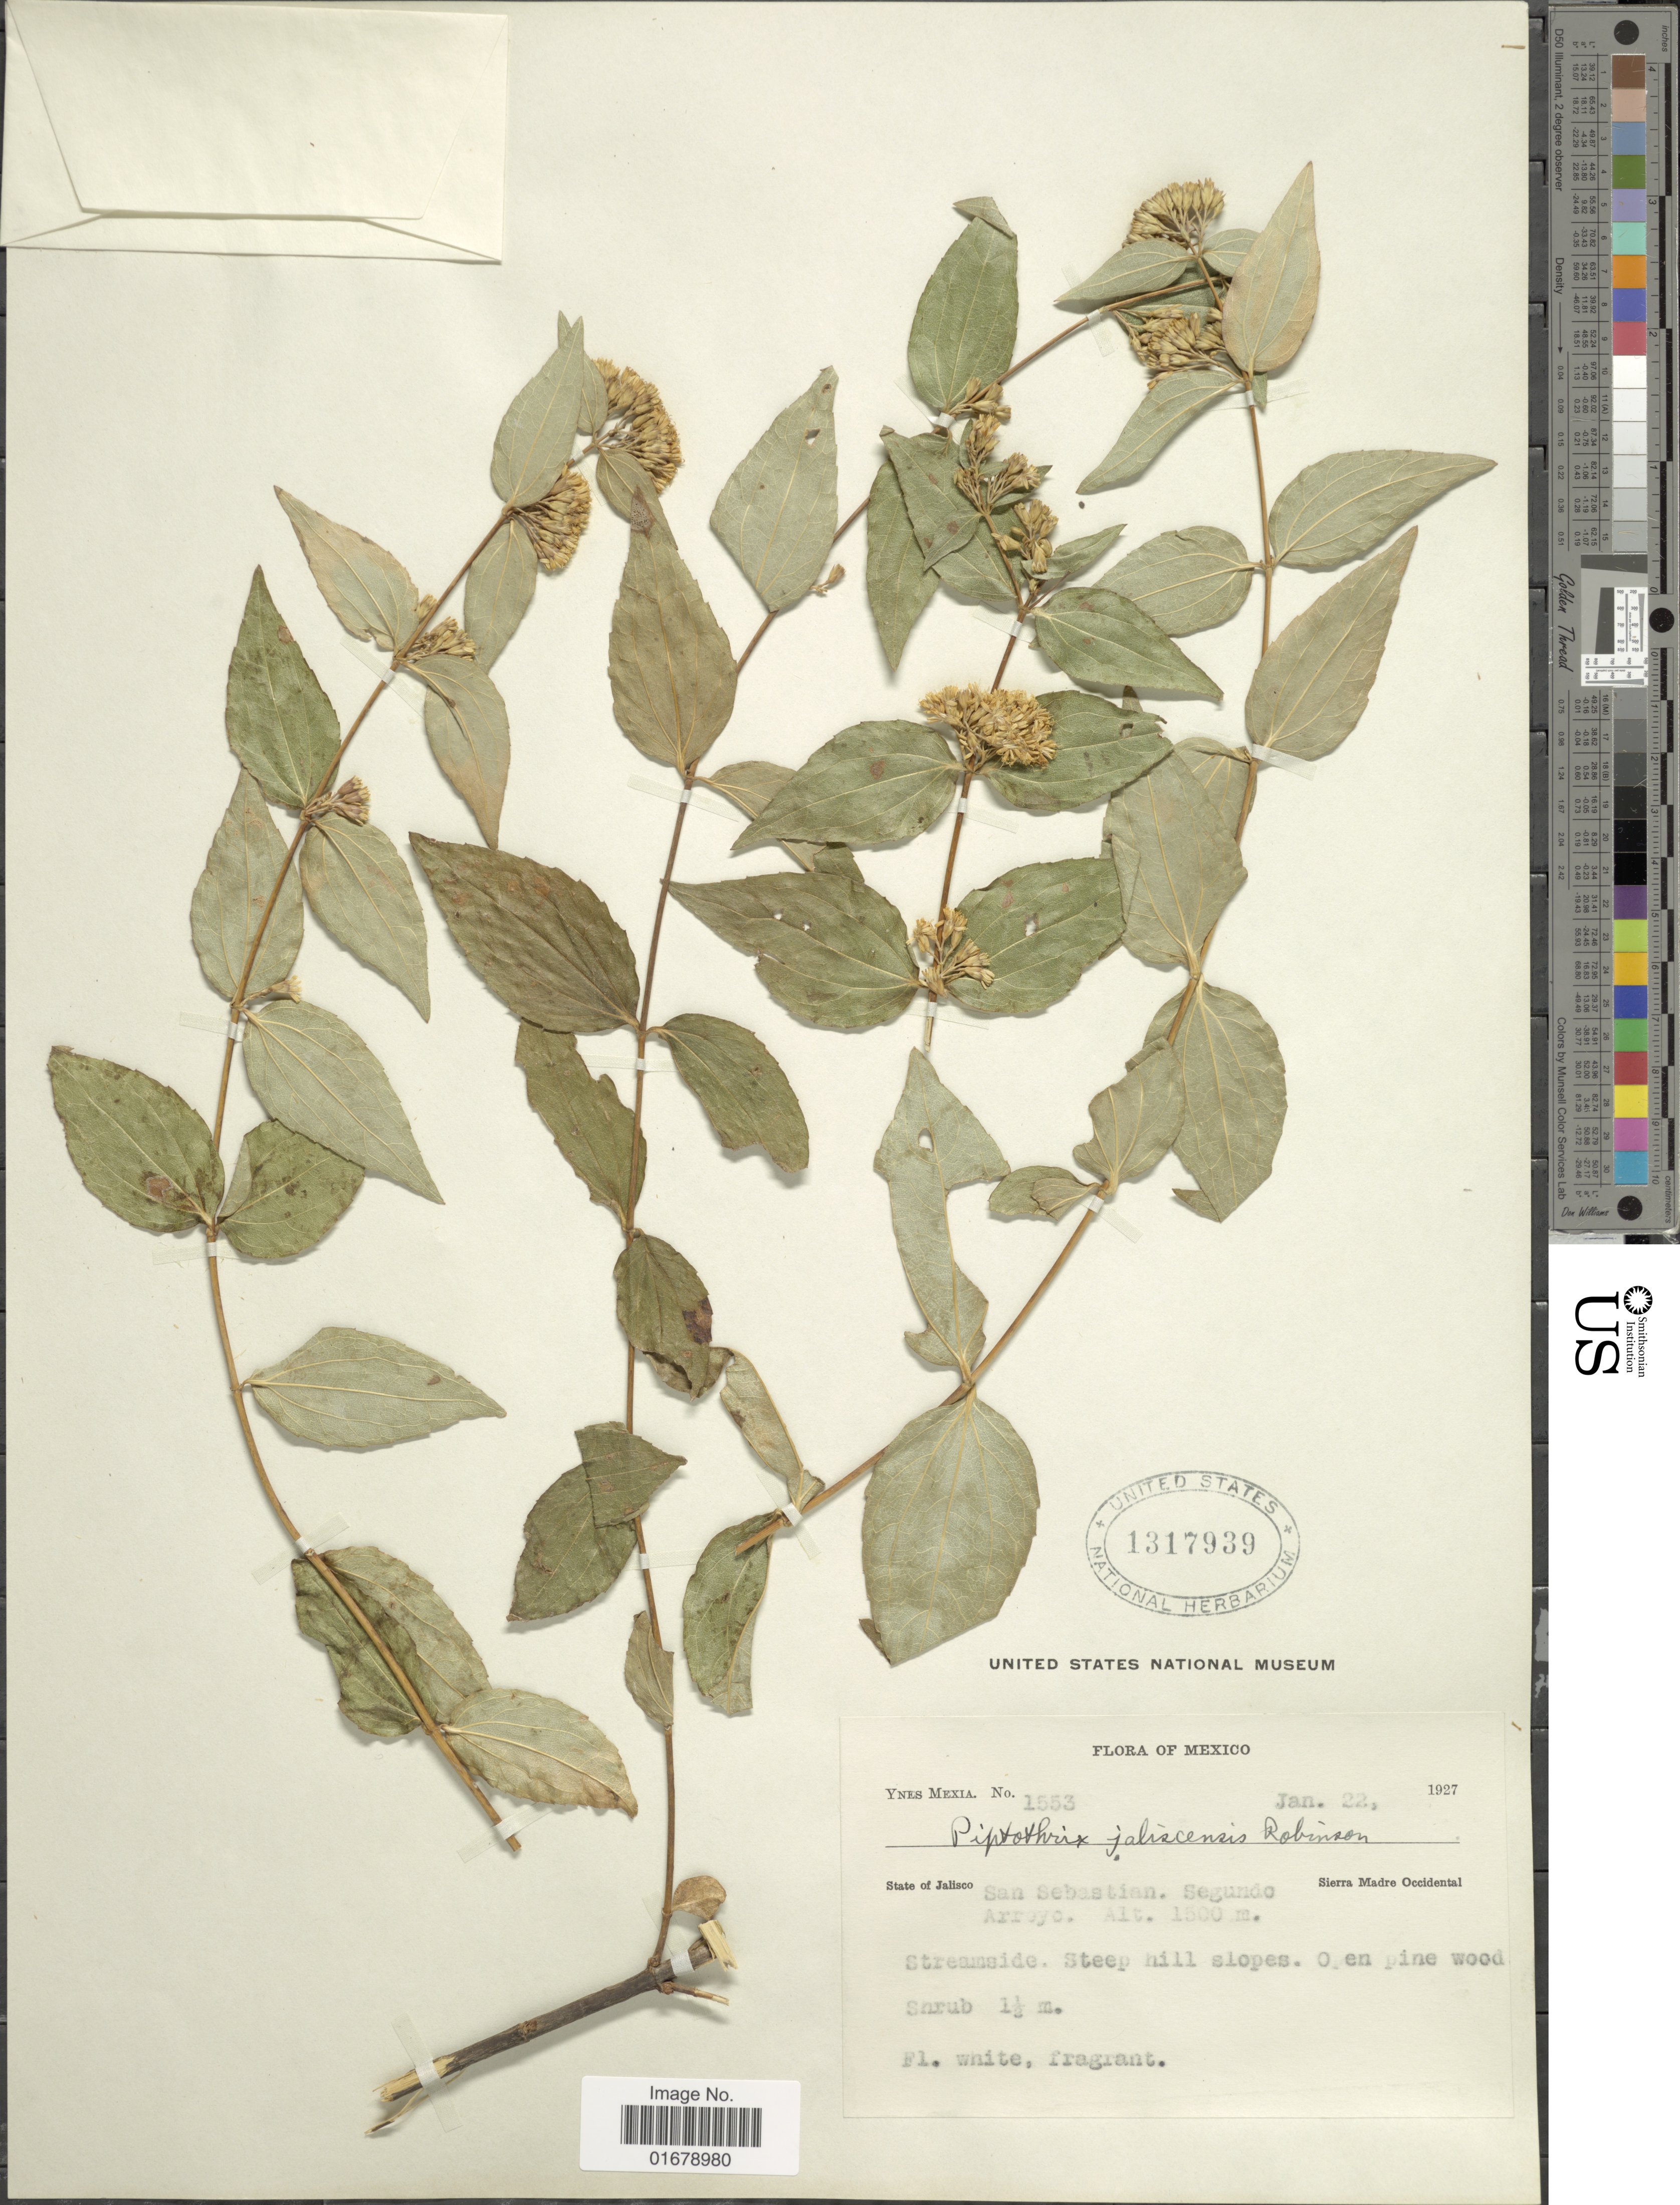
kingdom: Plantae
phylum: Tracheophyta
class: Magnoliopsida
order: Asterales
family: Asteraceae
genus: Piptothrix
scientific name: Piptothrix jaliscensis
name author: B.L. Rob.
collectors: Y. Mexia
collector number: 1553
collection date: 1927-01-22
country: Mexico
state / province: Jalisco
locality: Mexico. State of Jalisco. San Sebastian. Segundo Arroyo. Sierra Madre Occidental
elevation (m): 1500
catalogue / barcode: US 131739